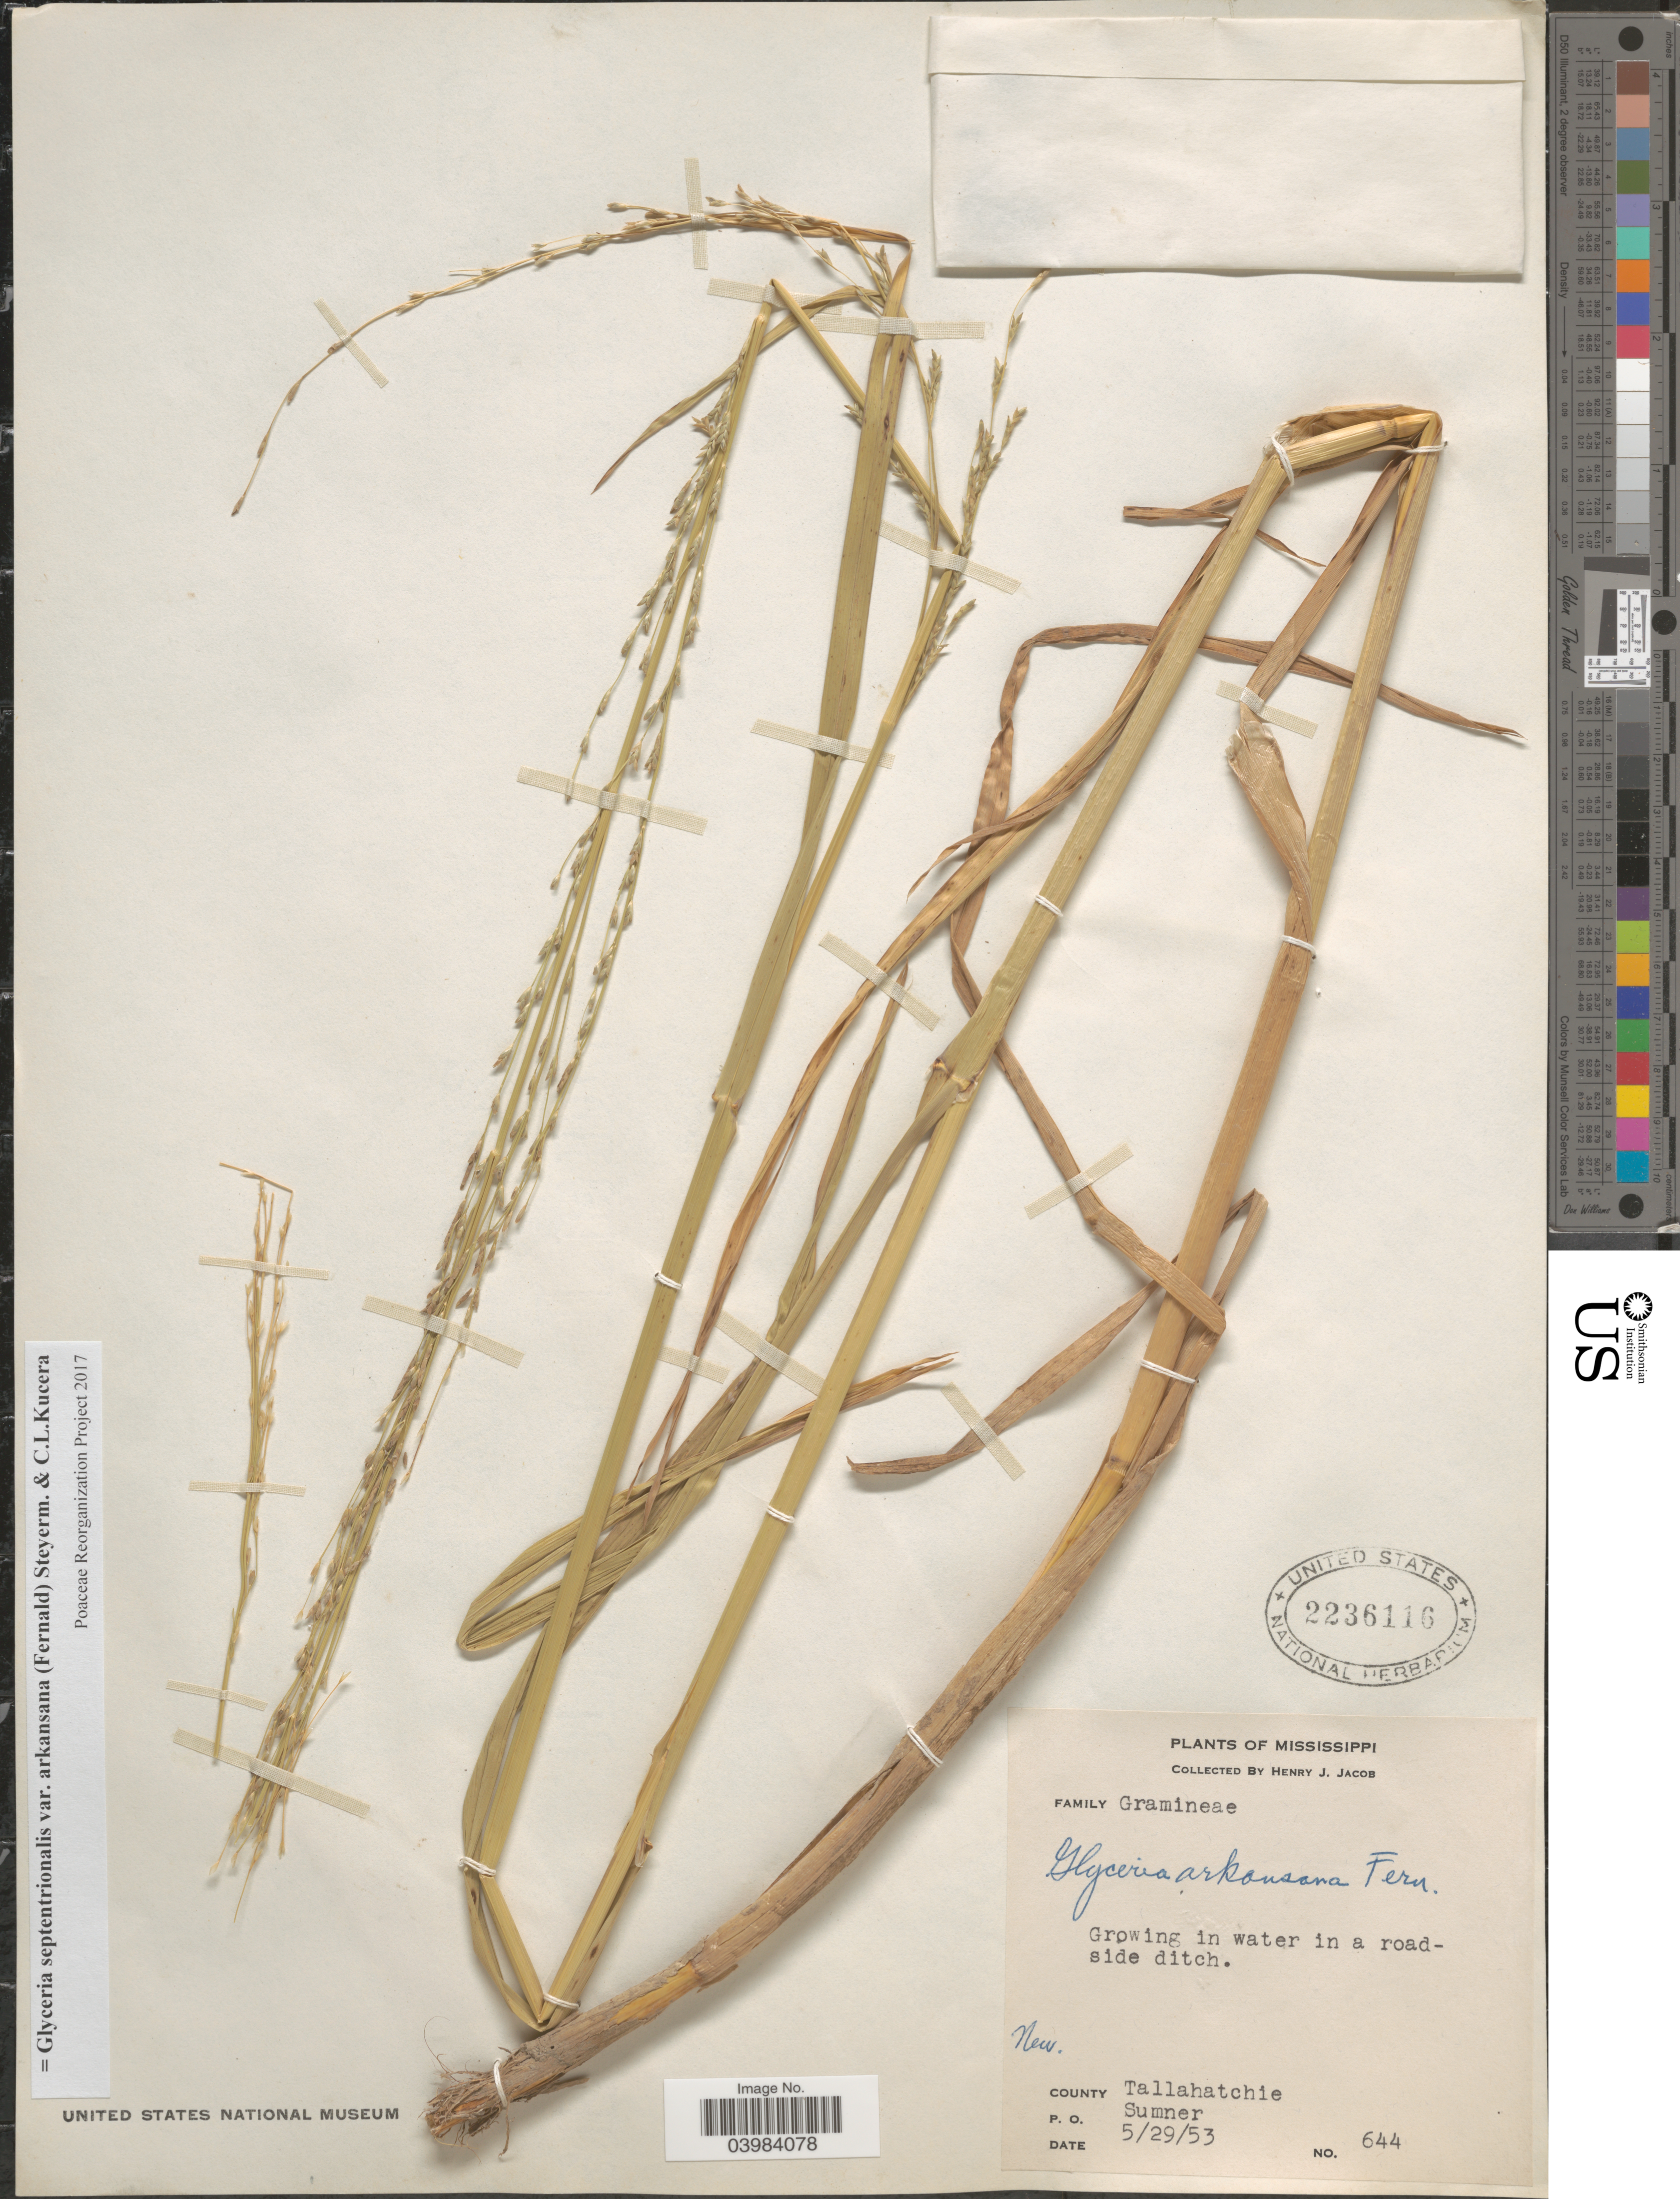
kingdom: Plantae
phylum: Tracheophyta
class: Liliopsida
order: Poales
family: Poaceae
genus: Glyceria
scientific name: Glyceria septentrionalis var. arkansana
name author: (Fernald) Steyerm. & Kucera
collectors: H. Jacob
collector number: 644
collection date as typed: Transcribed d/m/y: 29/5/53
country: United States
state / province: Mississippi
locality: Growing in water in a roadside ditch. County Tallahatchie. P. O. Sumner.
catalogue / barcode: US 2236116